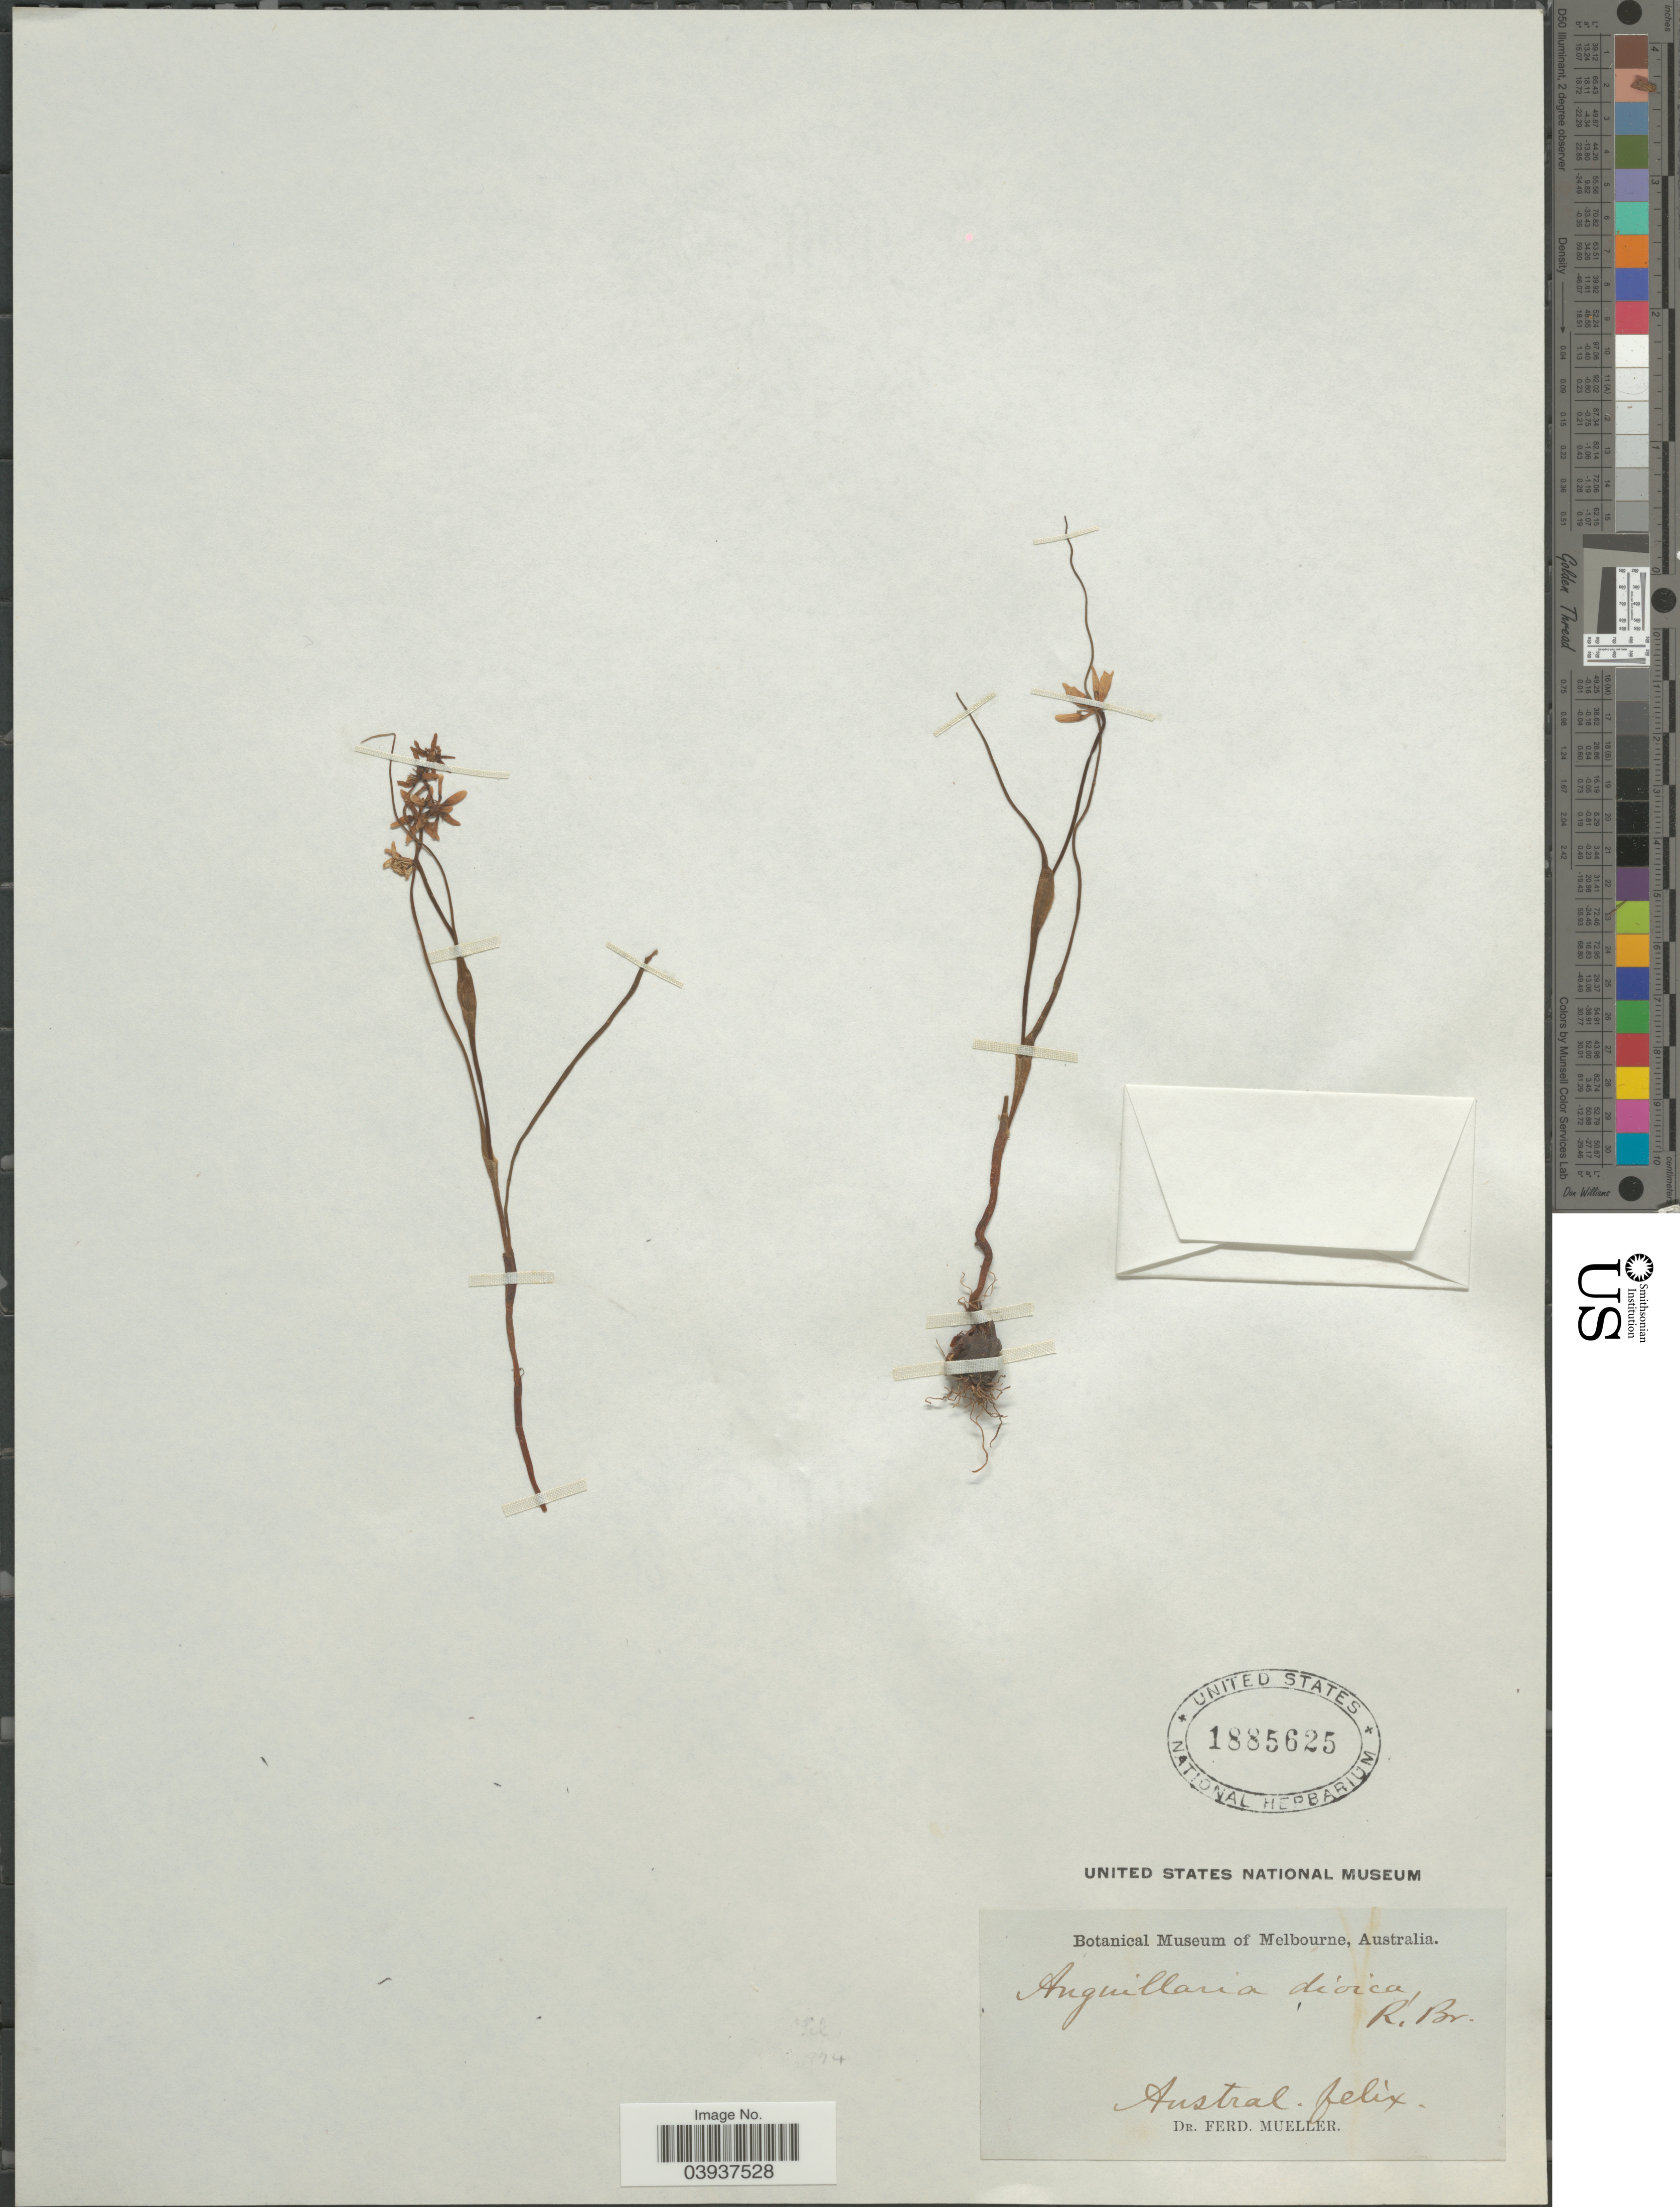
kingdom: Plantae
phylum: Tracheophyta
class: Liliopsida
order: Liliales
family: Colchicaceae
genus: Wurmbea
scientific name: Wurmbea dioica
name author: (R. Br.) F. Muell.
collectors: F. Mueller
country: Australia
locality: Austral.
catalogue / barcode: US 1885625